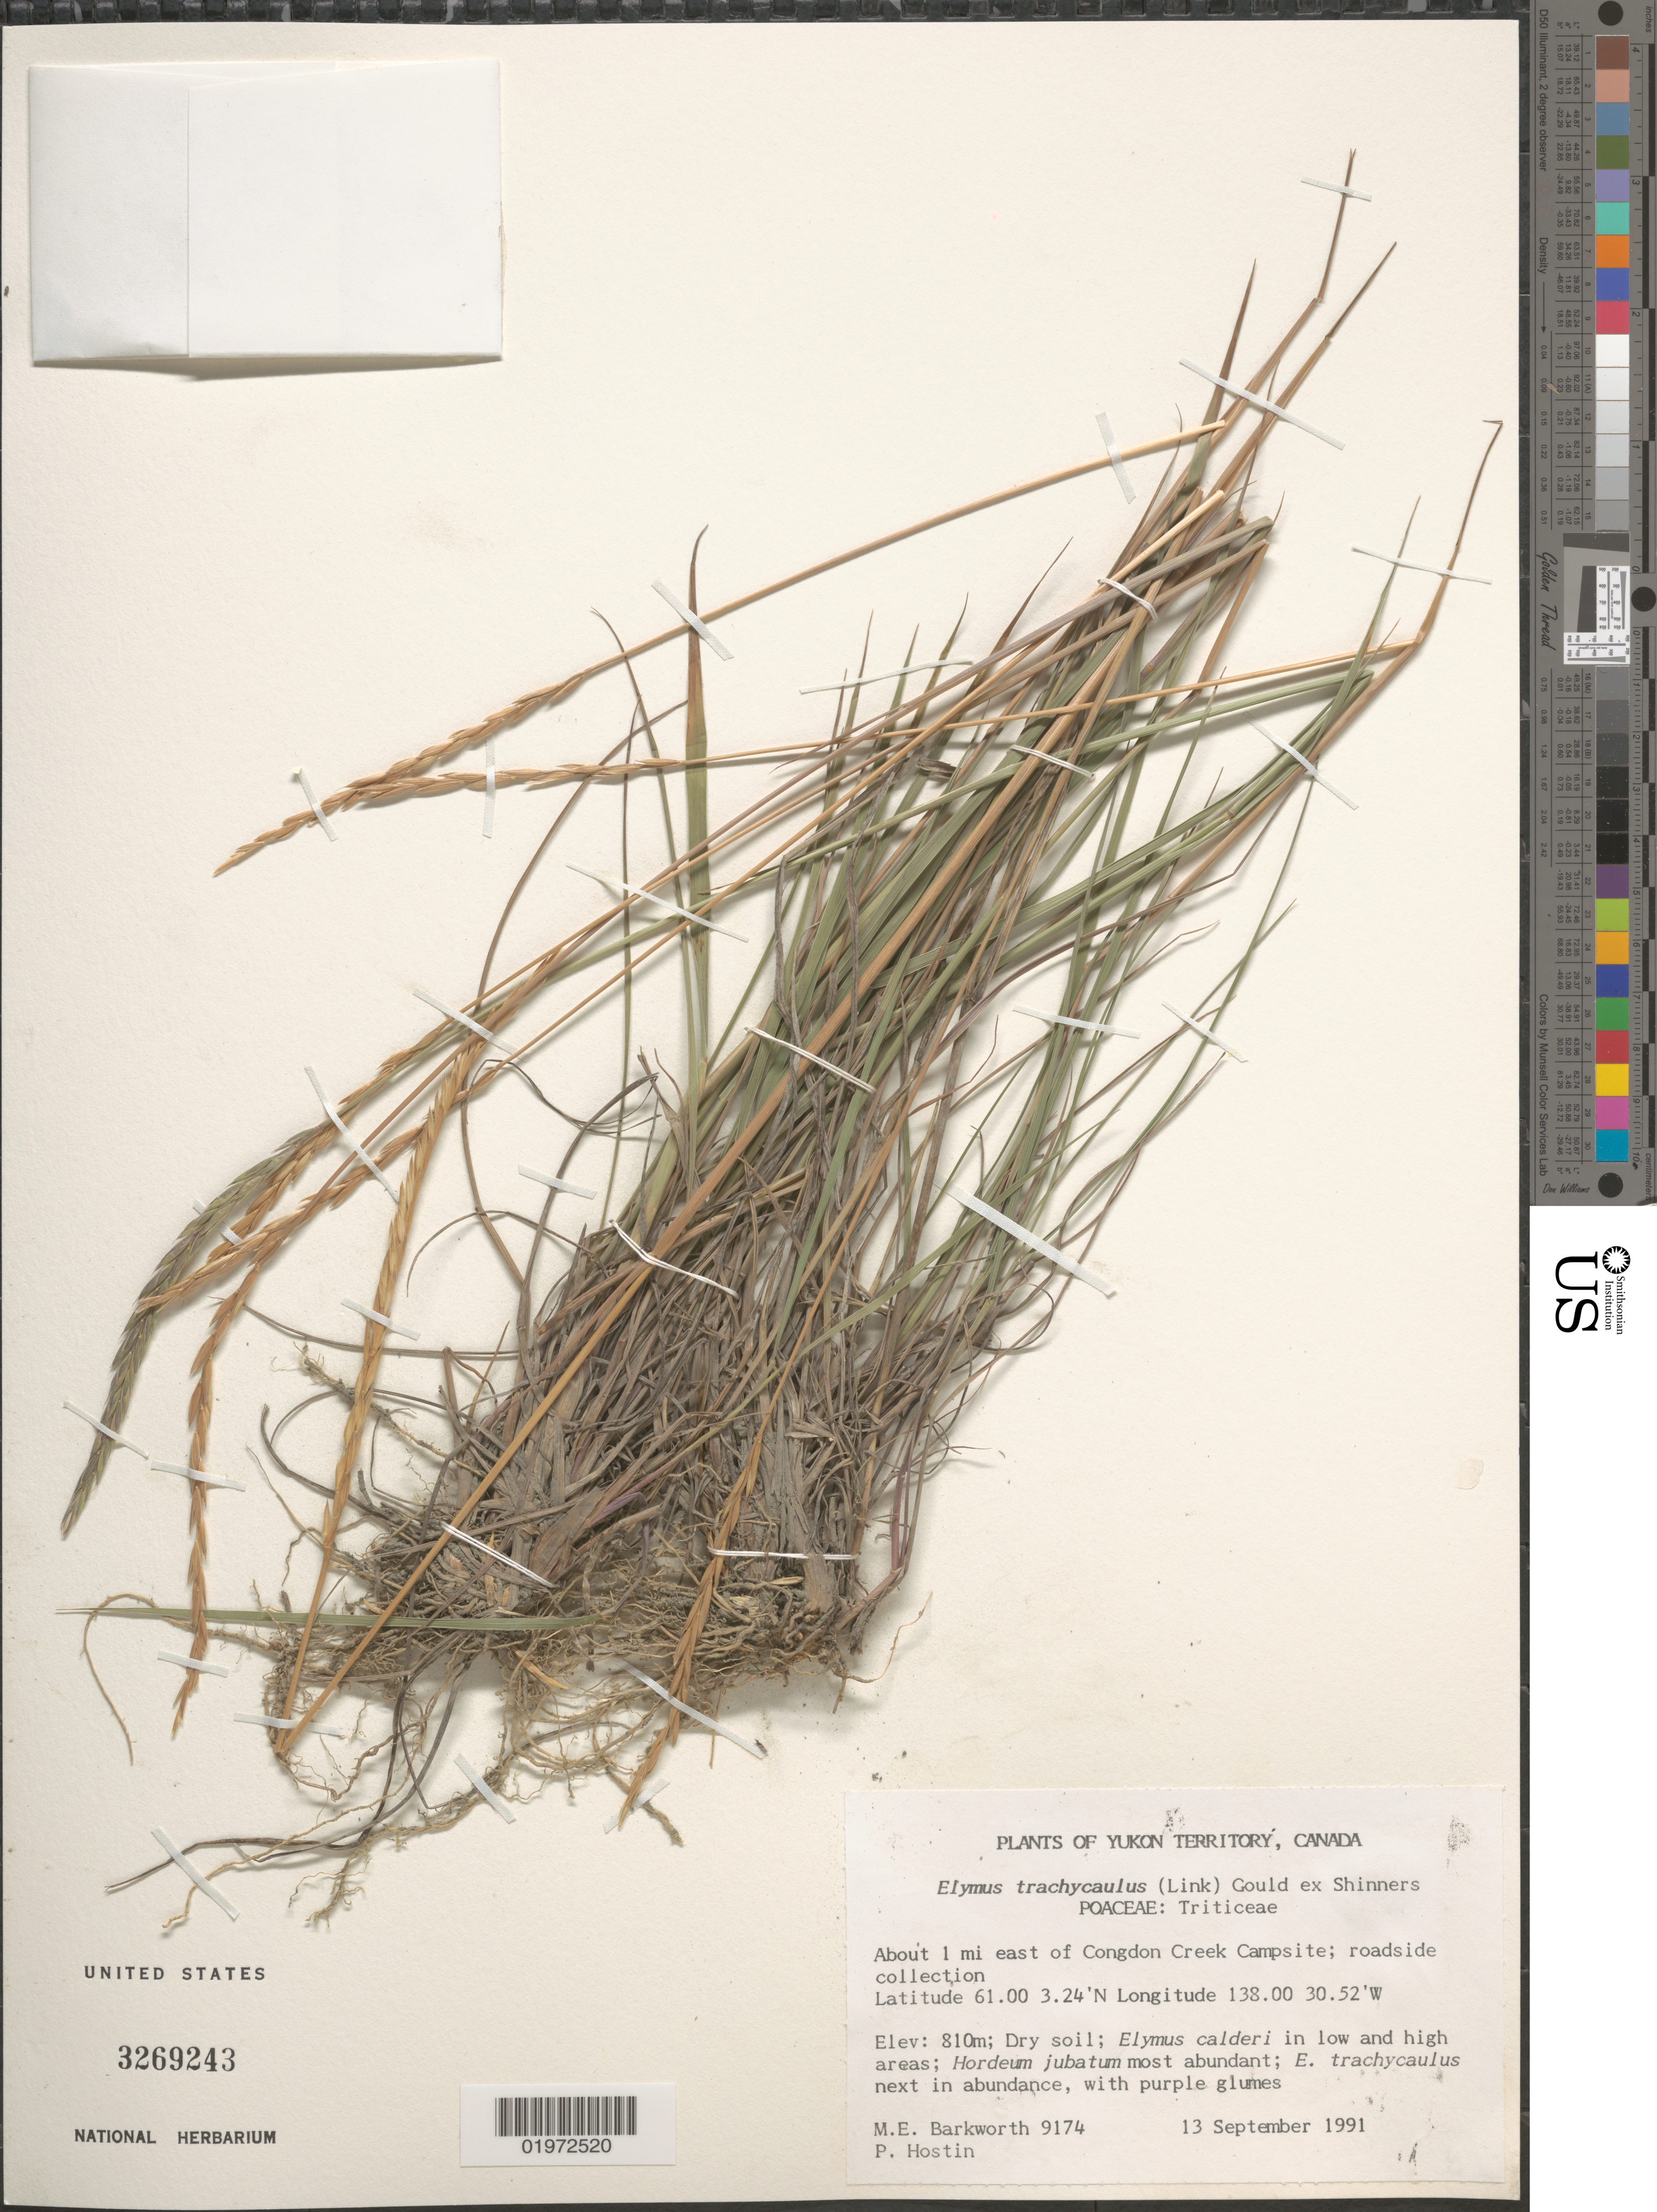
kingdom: Plantae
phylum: Tracheophyta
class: Liliopsida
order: Poales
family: Poaceae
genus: Elymus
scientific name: Elymus trachycaulus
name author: (Link) Gould ex Shinners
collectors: M. E. Barkworth & P. Hostin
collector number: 9174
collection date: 1991-09-13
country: Canada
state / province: Yukon Territory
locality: About 1 mi east of Congdon Creek Campsite; roadside collection.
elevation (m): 810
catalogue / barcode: US 3269243